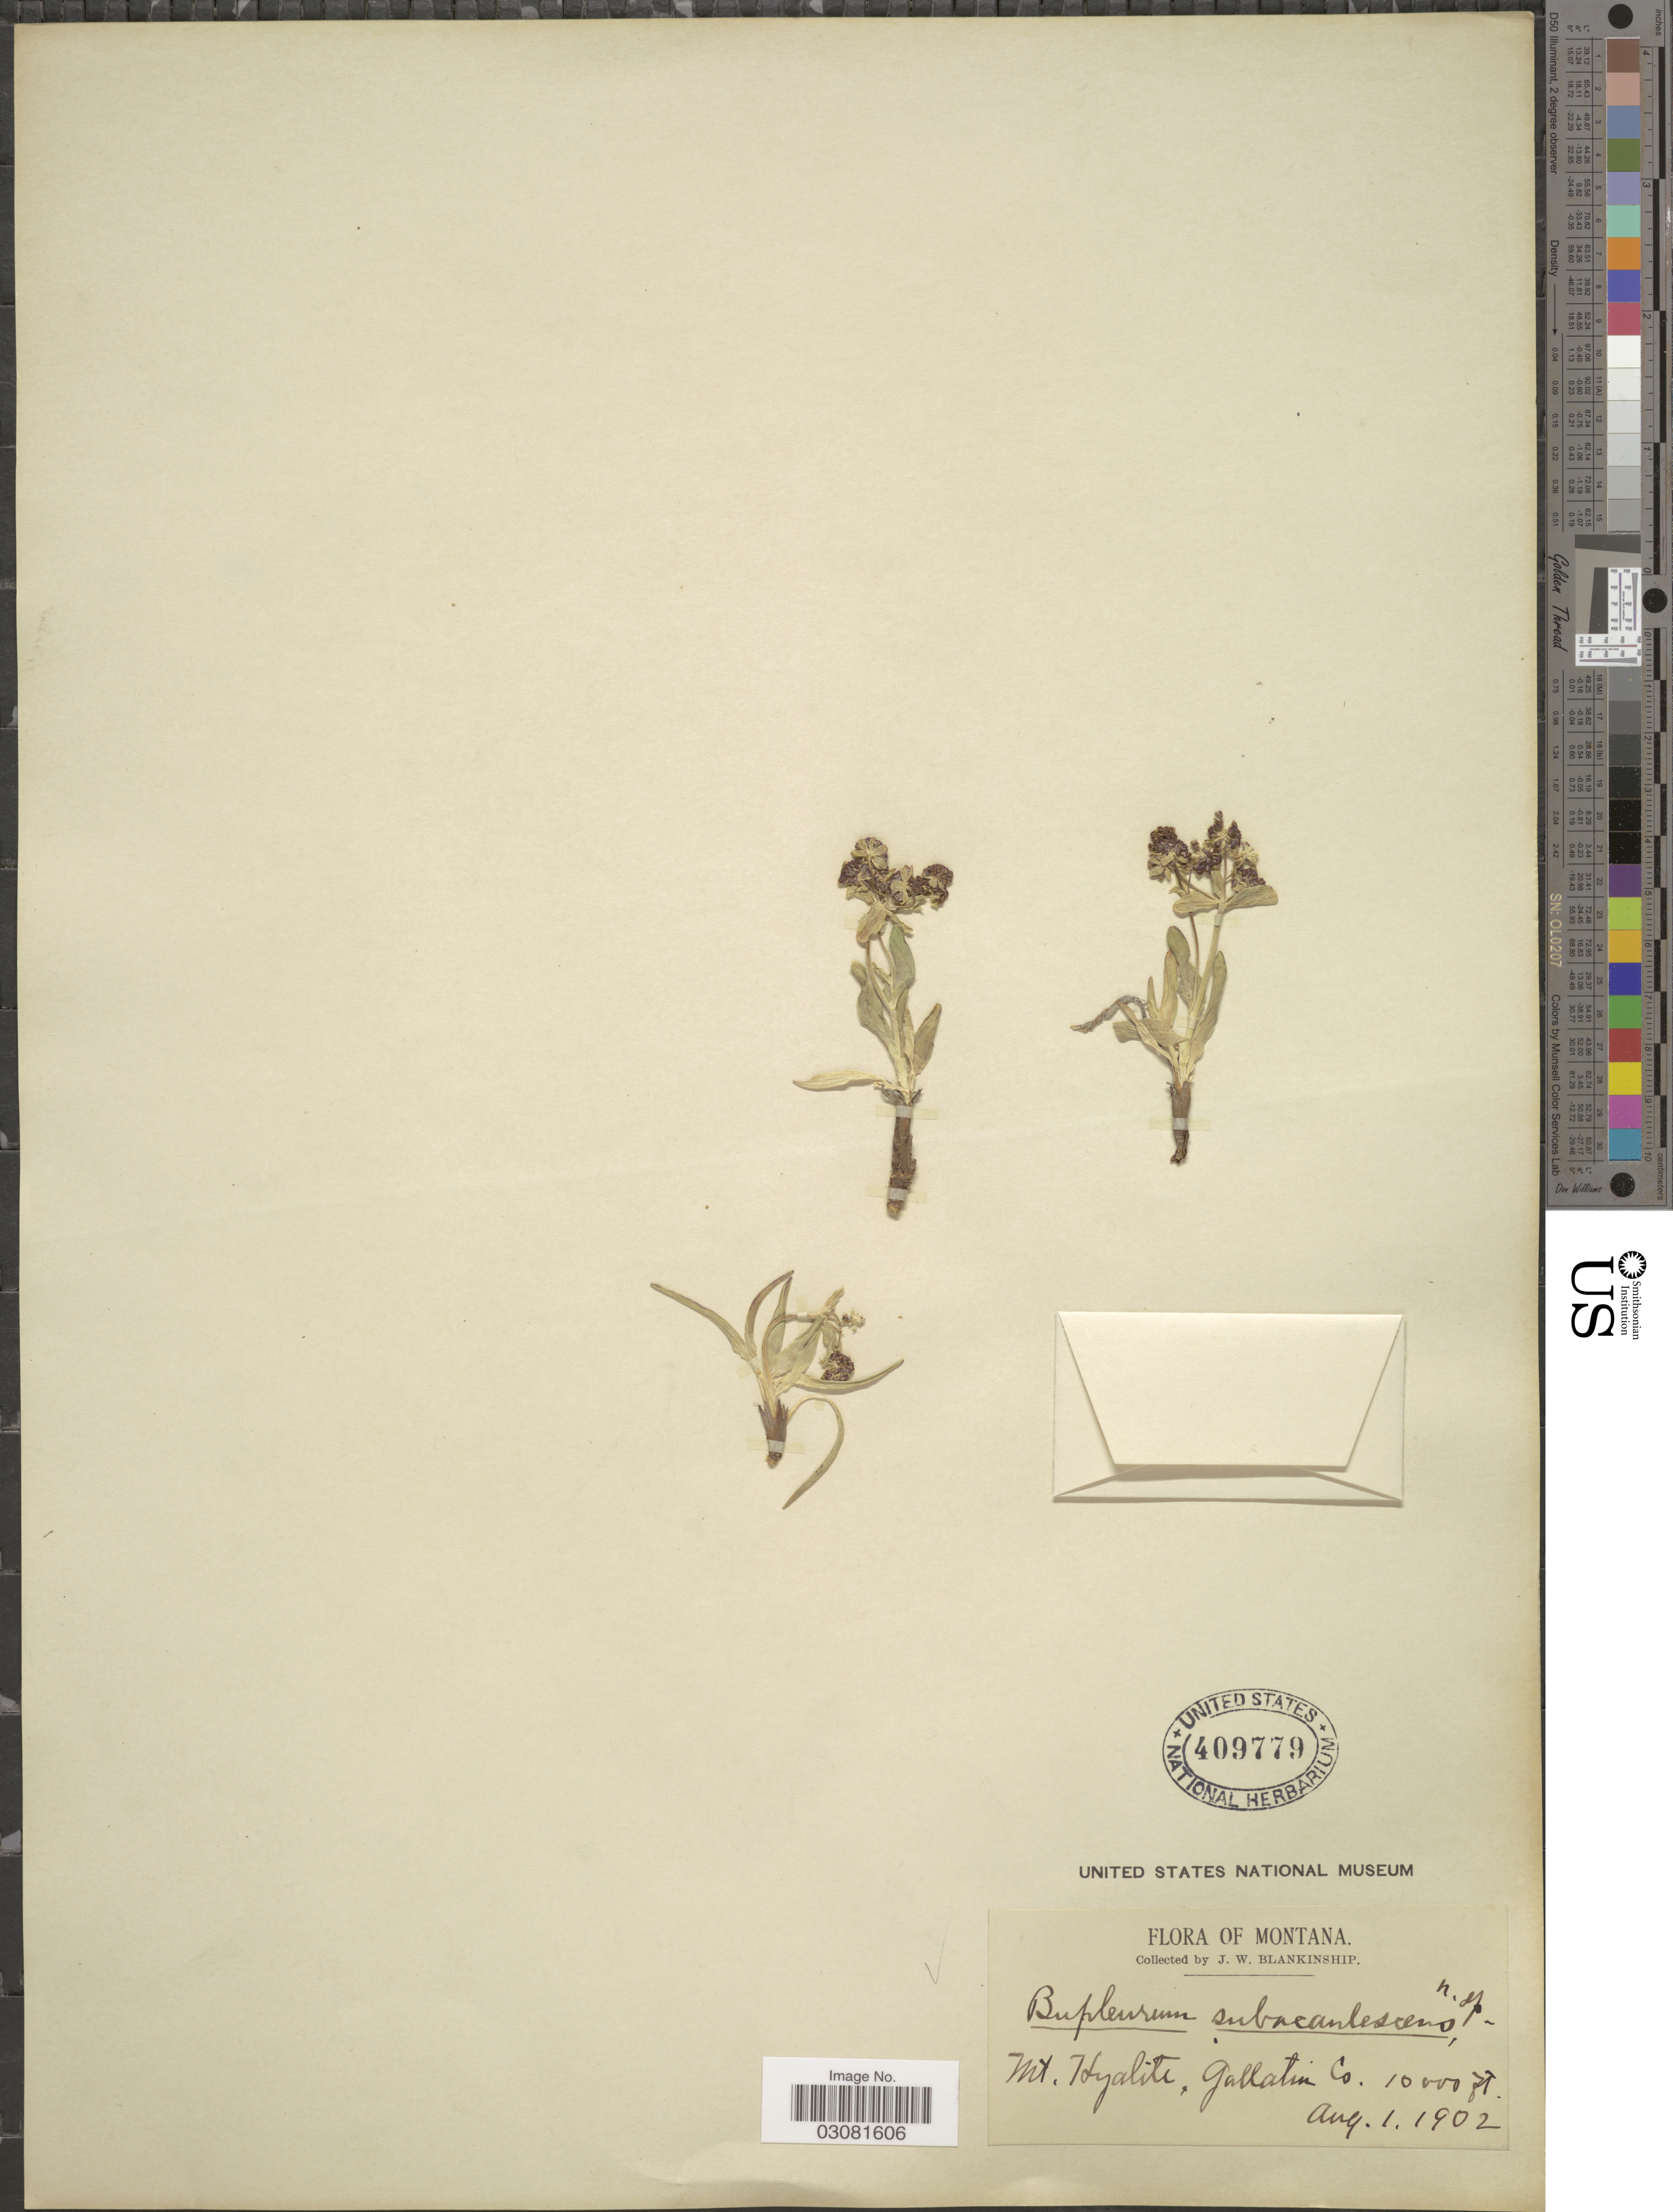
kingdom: Plantae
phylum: Tracheophyta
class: Magnoliopsida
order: Apiales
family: Apiaceae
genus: Bupleurum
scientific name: Bupleurum americanum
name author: J.M. Coult. & Rose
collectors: J. W. Blankinship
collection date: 1902-08-01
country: United States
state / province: Montana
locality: Mt. Hyalite, Gallatin Co.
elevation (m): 3048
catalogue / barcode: US 409779